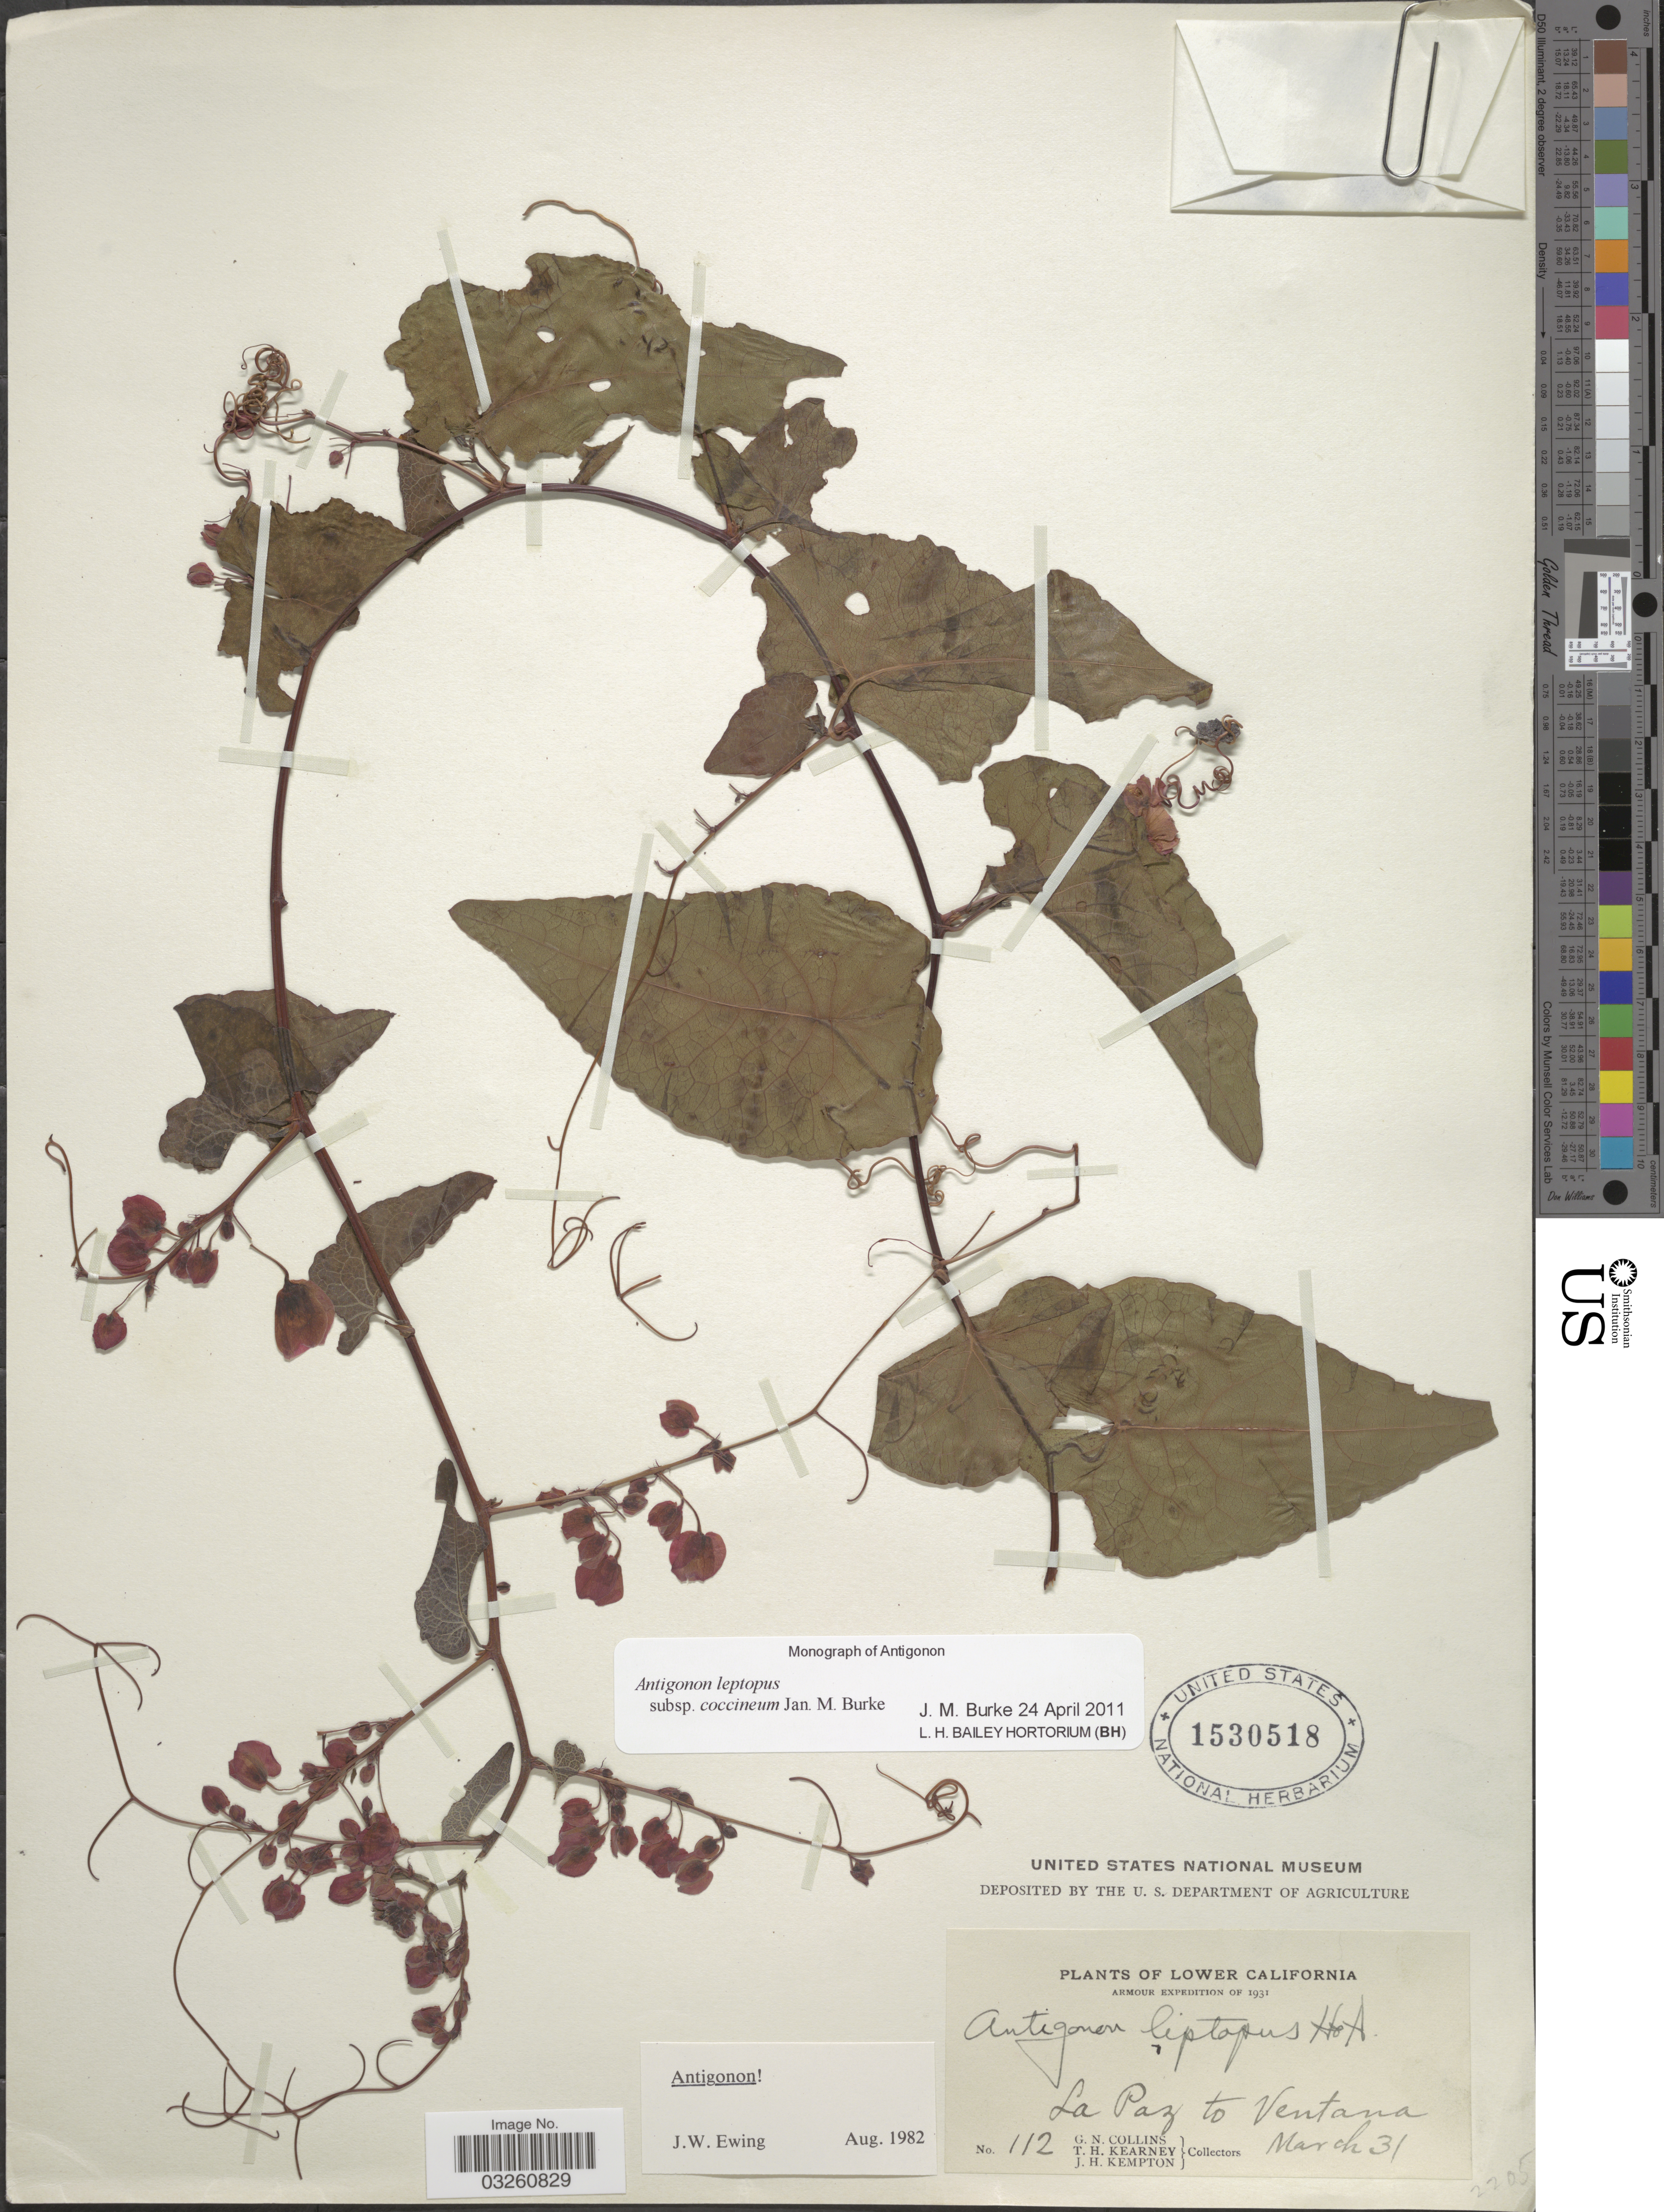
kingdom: Plantae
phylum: Tracheophyta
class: Magnoliopsida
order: Caryophyllales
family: Polygonaceae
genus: Antigonon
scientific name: Antigonon leptopus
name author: Hook. & Arn.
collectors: G. Collins, T. H. Kearney & J. H. Kempton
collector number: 112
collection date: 1931-03-31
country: Mexico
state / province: Baja California Sur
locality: Lower California. La Paz to Ventana.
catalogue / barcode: US 1530518